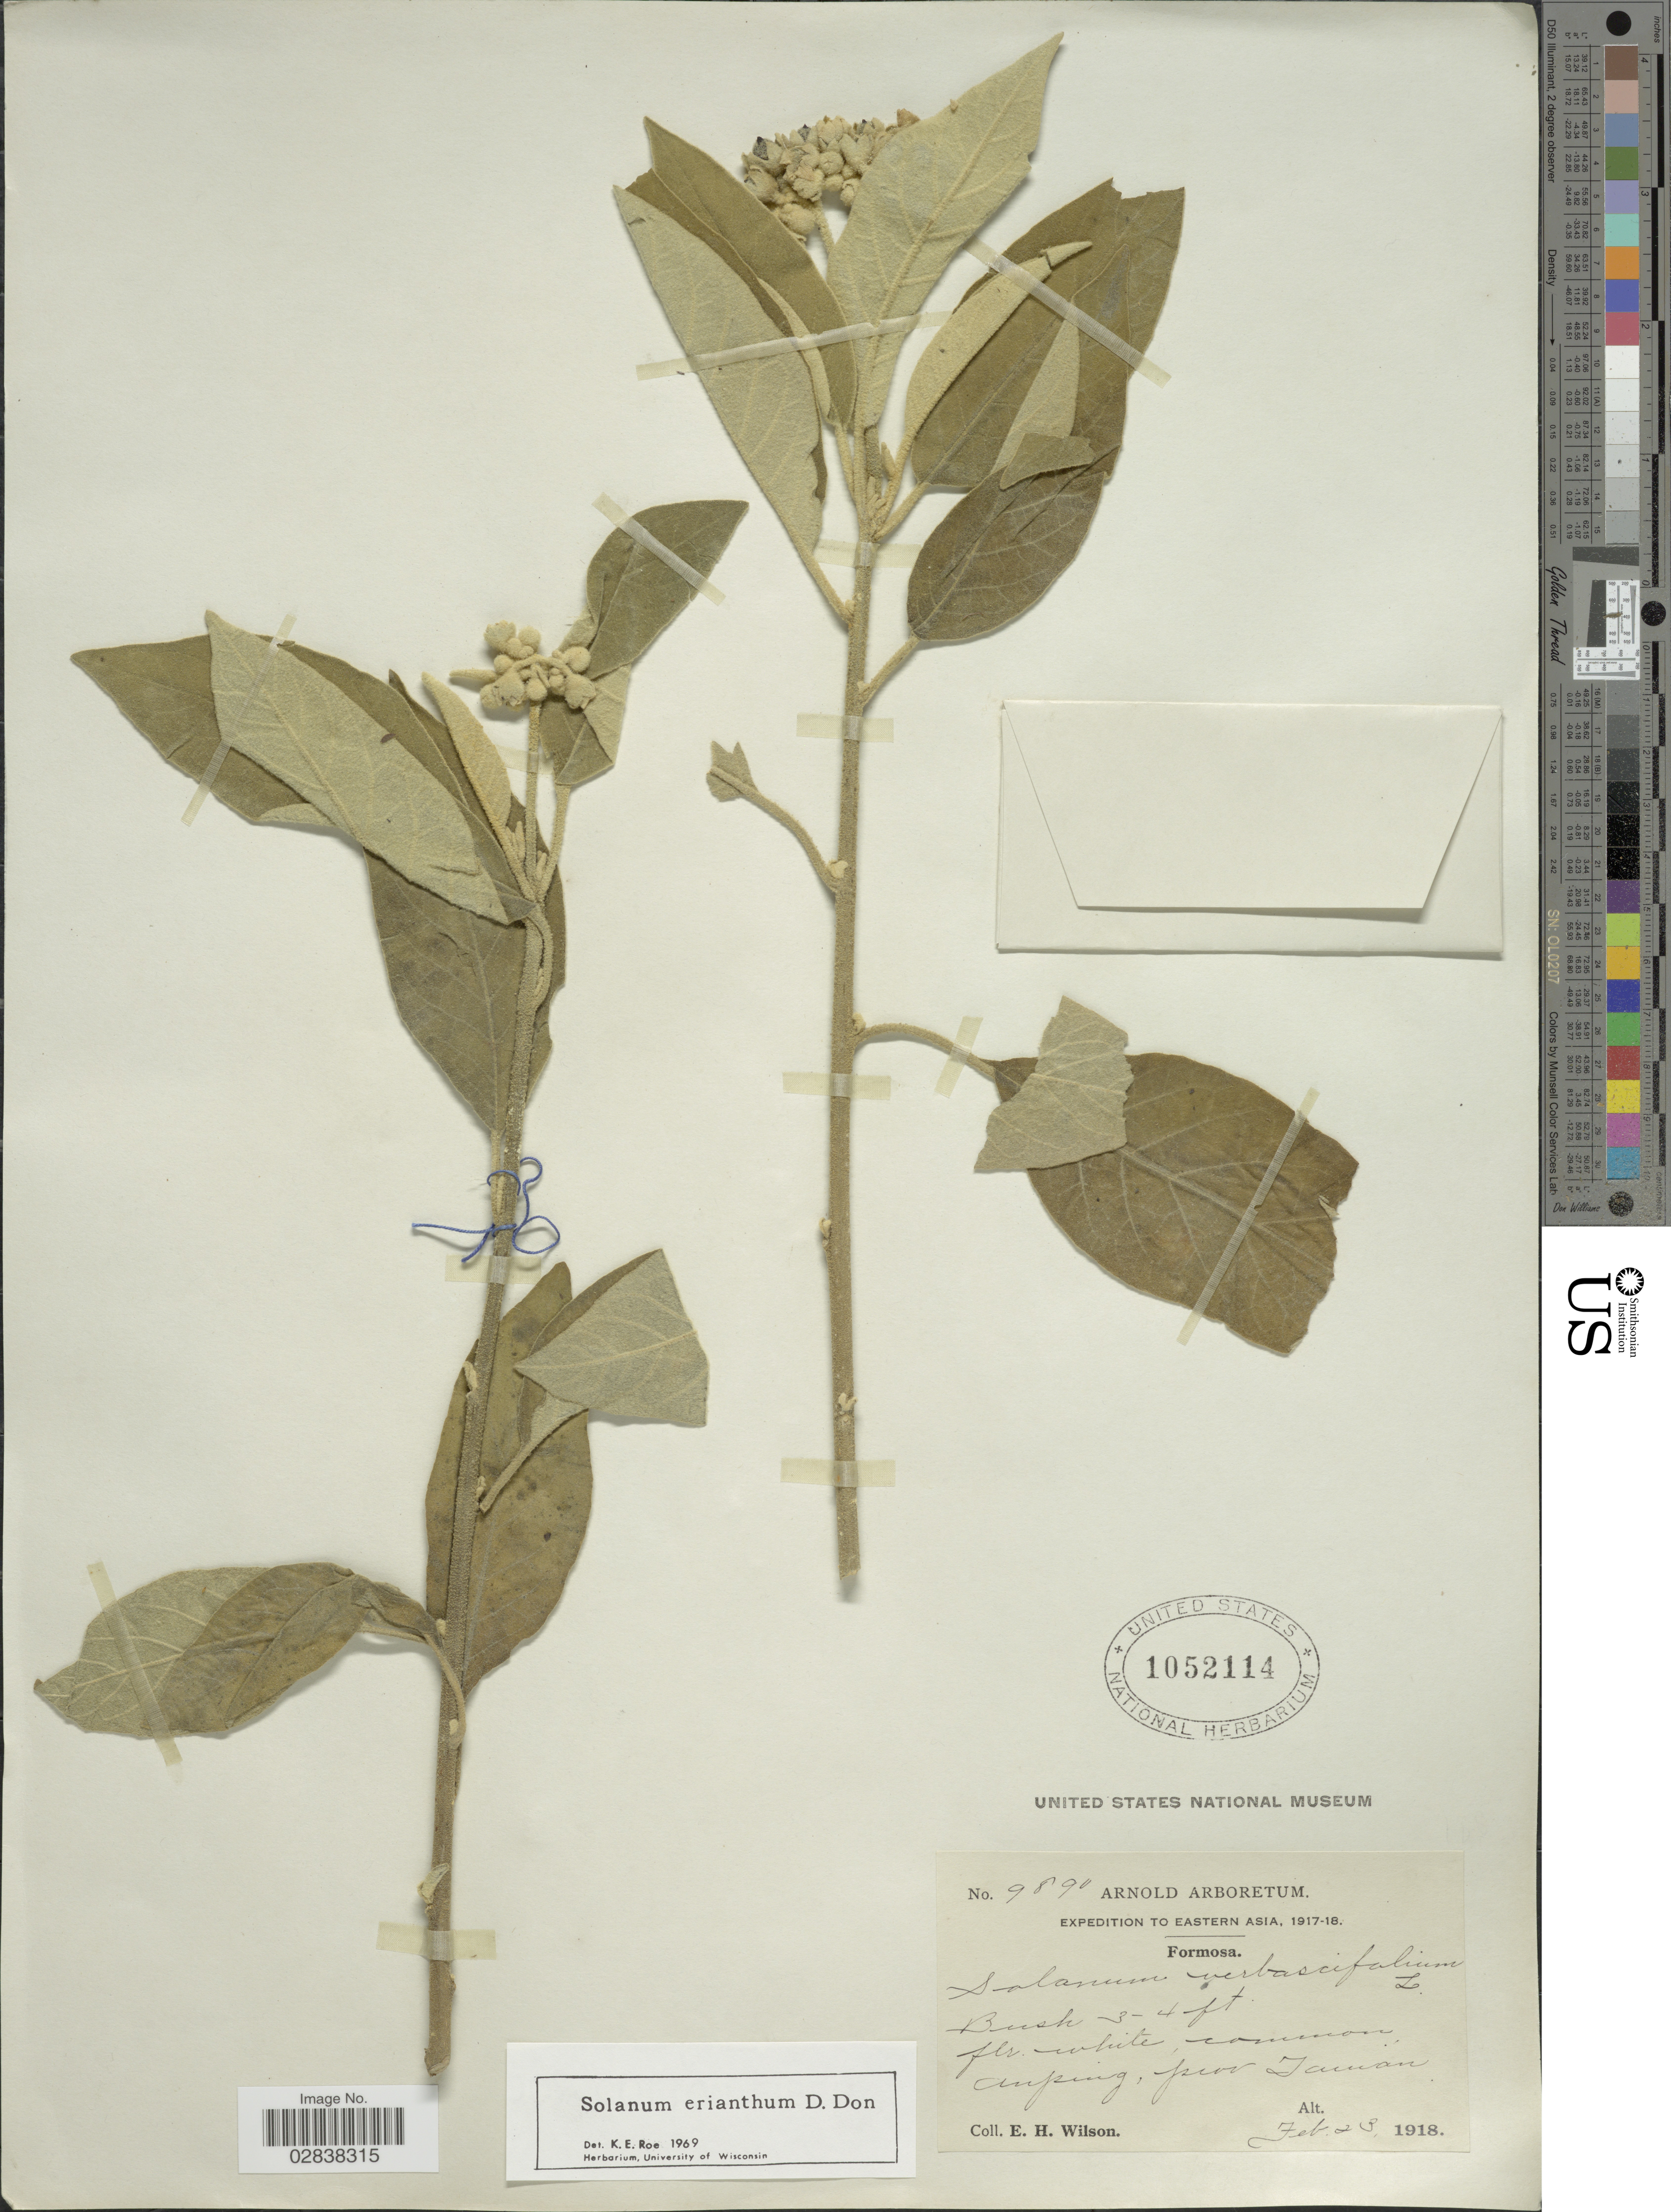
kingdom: Plantae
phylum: Tracheophyta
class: Magnoliopsida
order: Solanales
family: Solanaceae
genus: Solanum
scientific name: Solanum erianthum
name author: D. Don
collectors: E. Wilson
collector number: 9890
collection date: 1918-02-23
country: Taiwan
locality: Eastern Asia. Formosa. Anping, prov. Taiwan.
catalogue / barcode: US 1052114